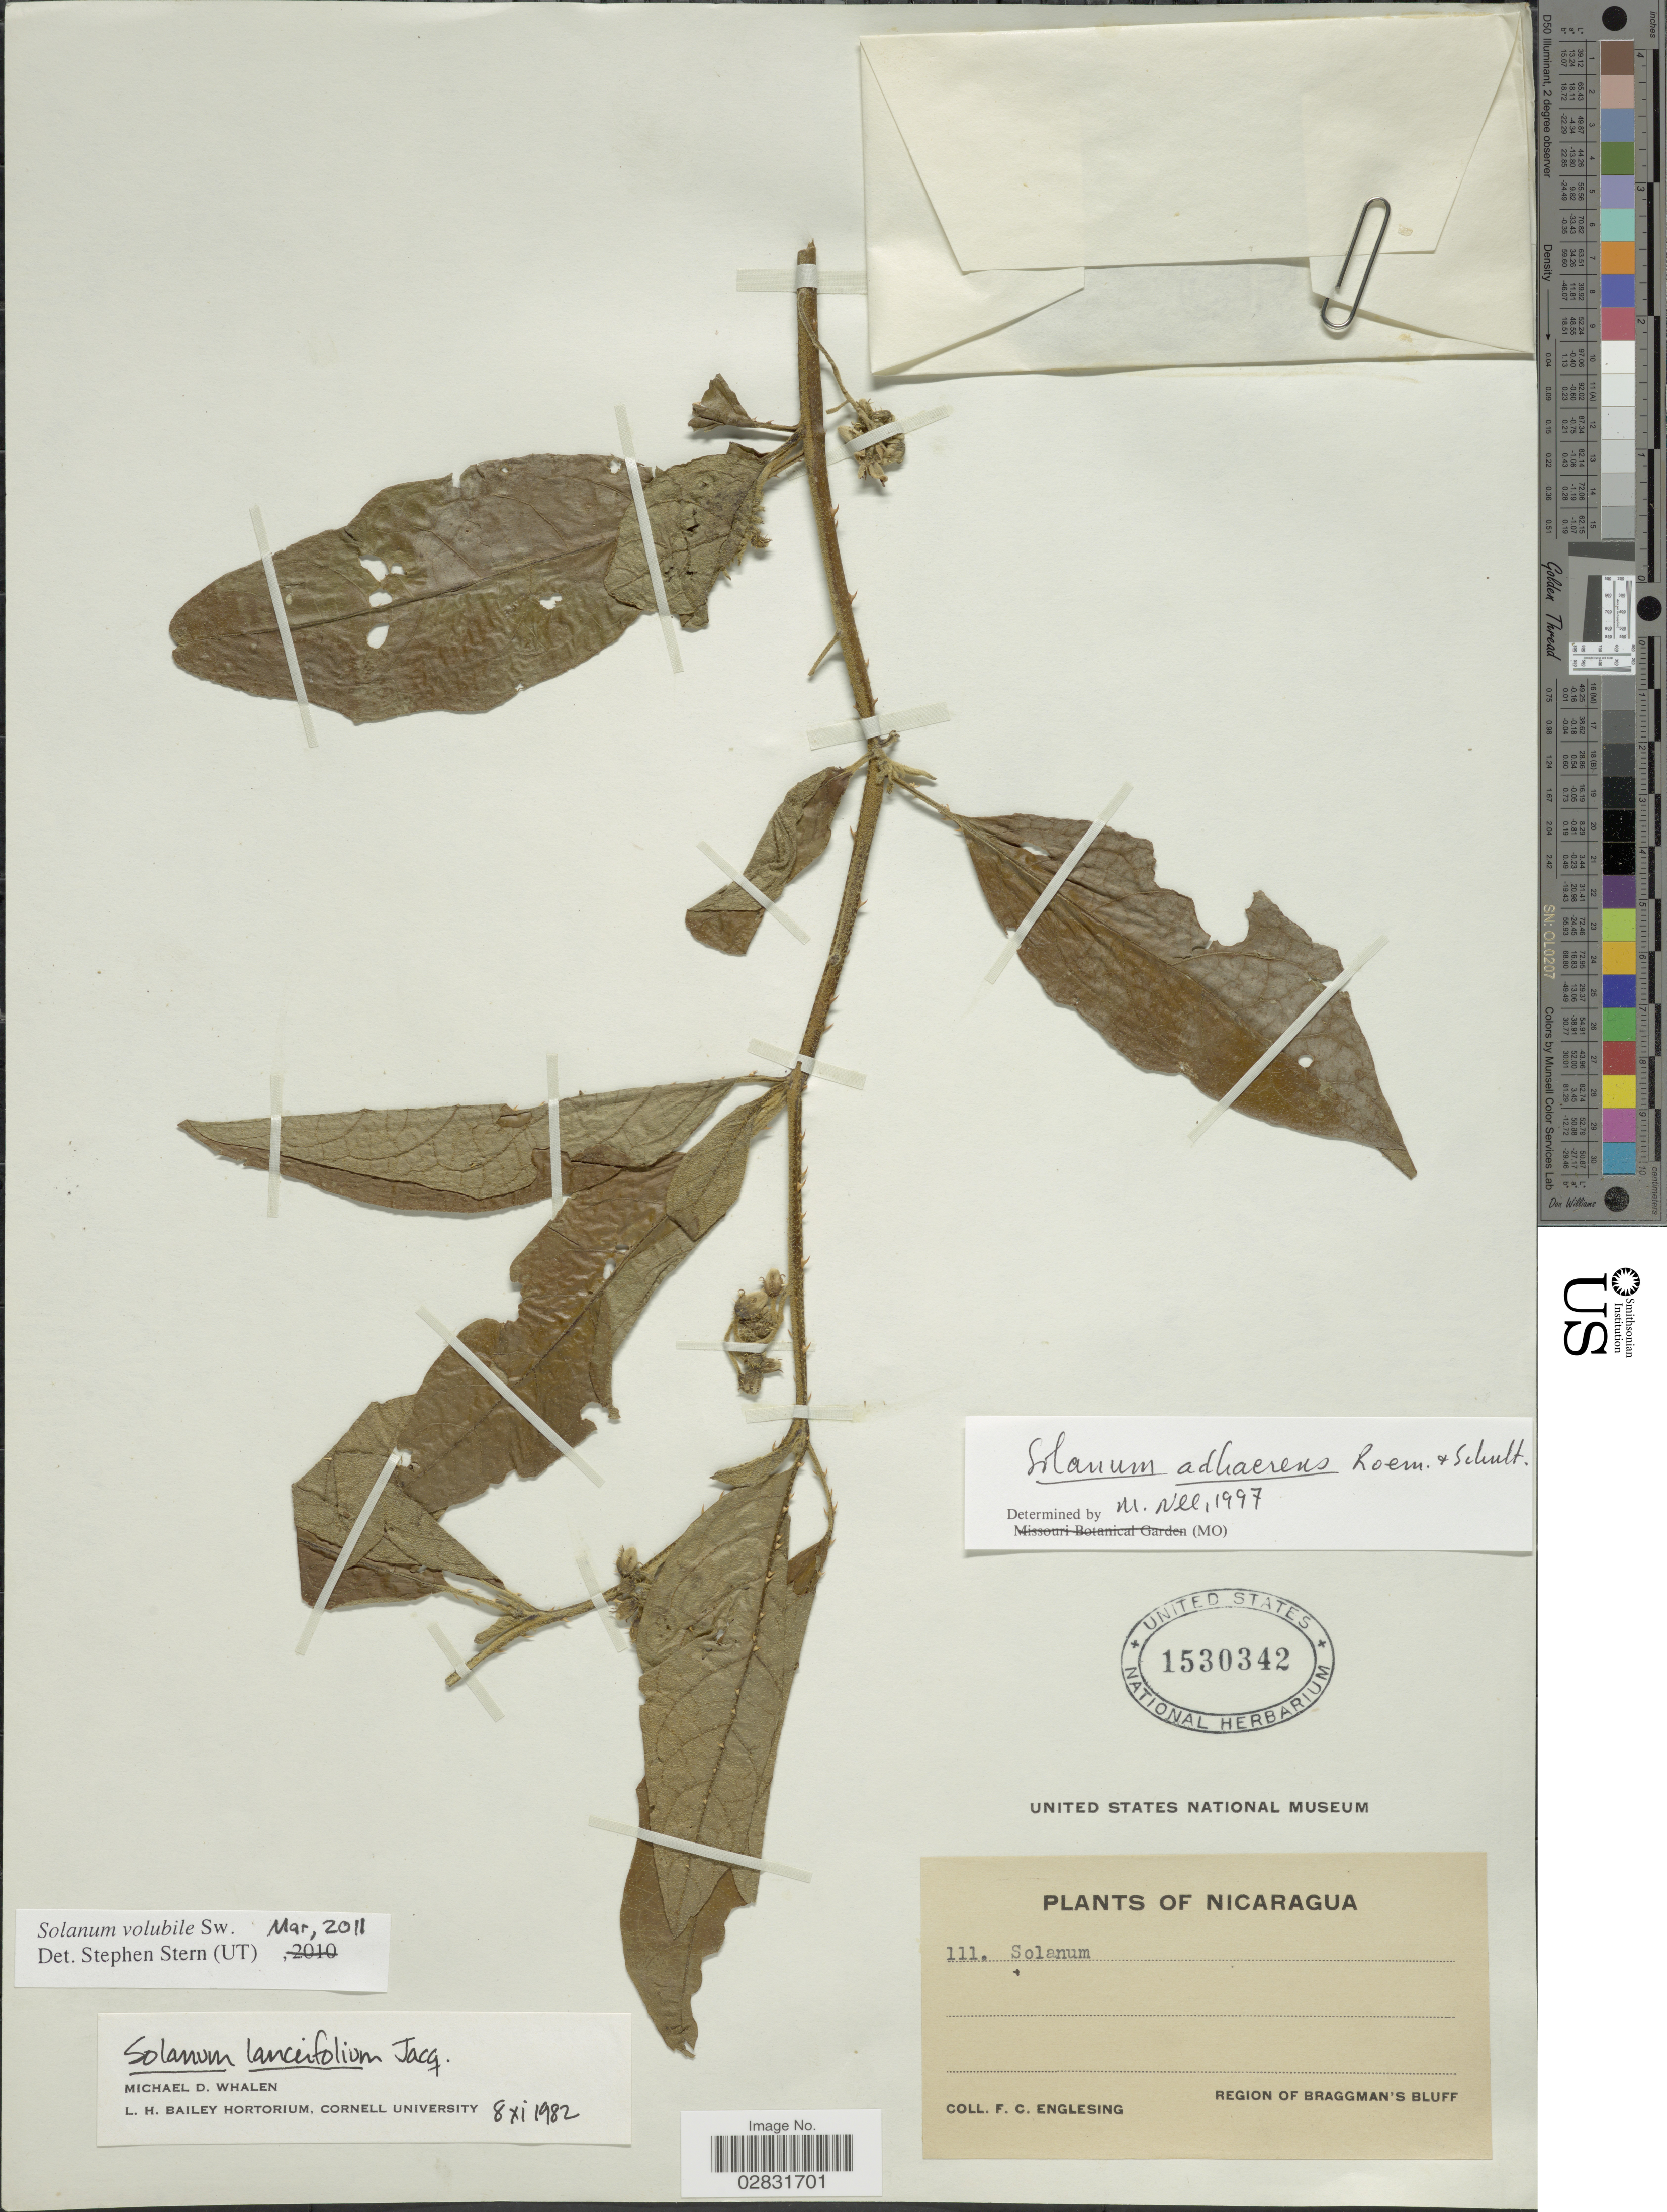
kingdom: Plantae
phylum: Tracheophyta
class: Magnoliopsida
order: Solanales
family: Solanaceae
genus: Solanum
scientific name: Solanum volubile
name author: Sw.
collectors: F. Englesing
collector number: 111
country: Nicaragua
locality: Region of Braggman's Bluff.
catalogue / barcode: US 1530342